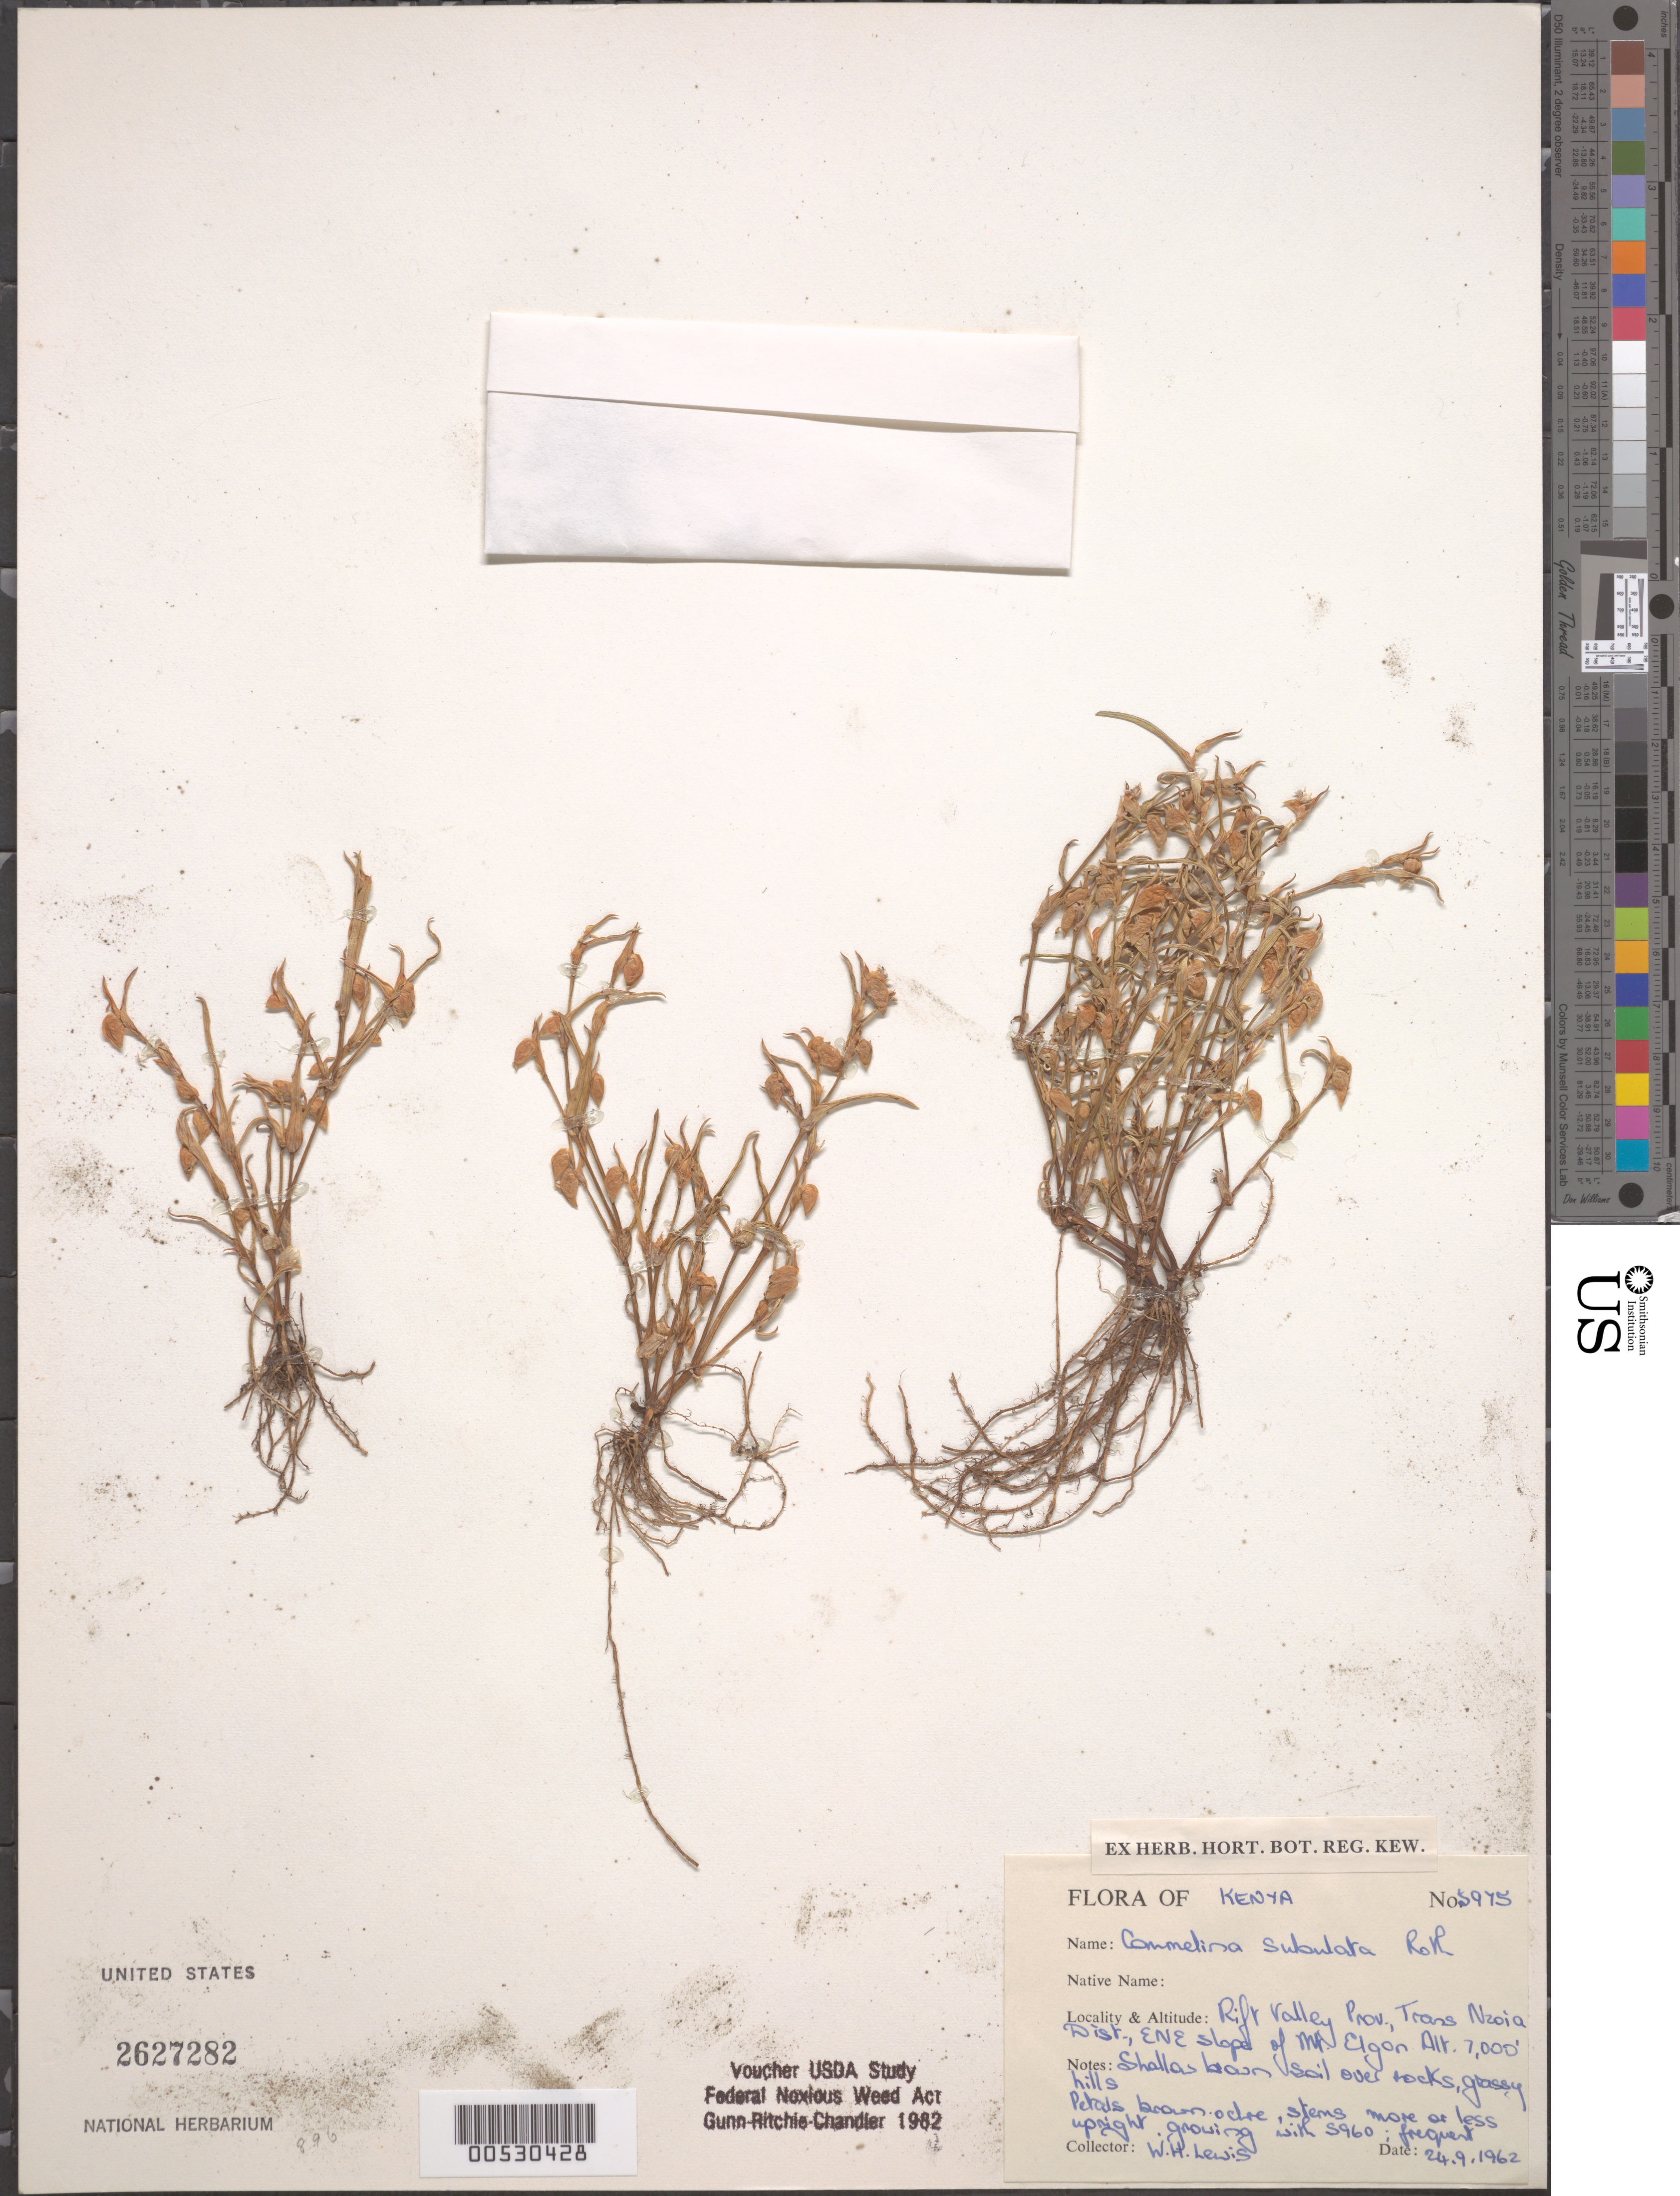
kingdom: Plantae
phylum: Tracheophyta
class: Liliopsida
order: Commelinales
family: Commelinaceae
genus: Commelina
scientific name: Commelina subulata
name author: Roth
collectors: W. H. Lewis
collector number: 5975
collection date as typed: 24 Sep 1962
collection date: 1962-09-24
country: Kenya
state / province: Trans Nzoia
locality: Rift valley prov. trans nzoia dist., ene slope of mt. elgon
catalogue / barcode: US 2627282